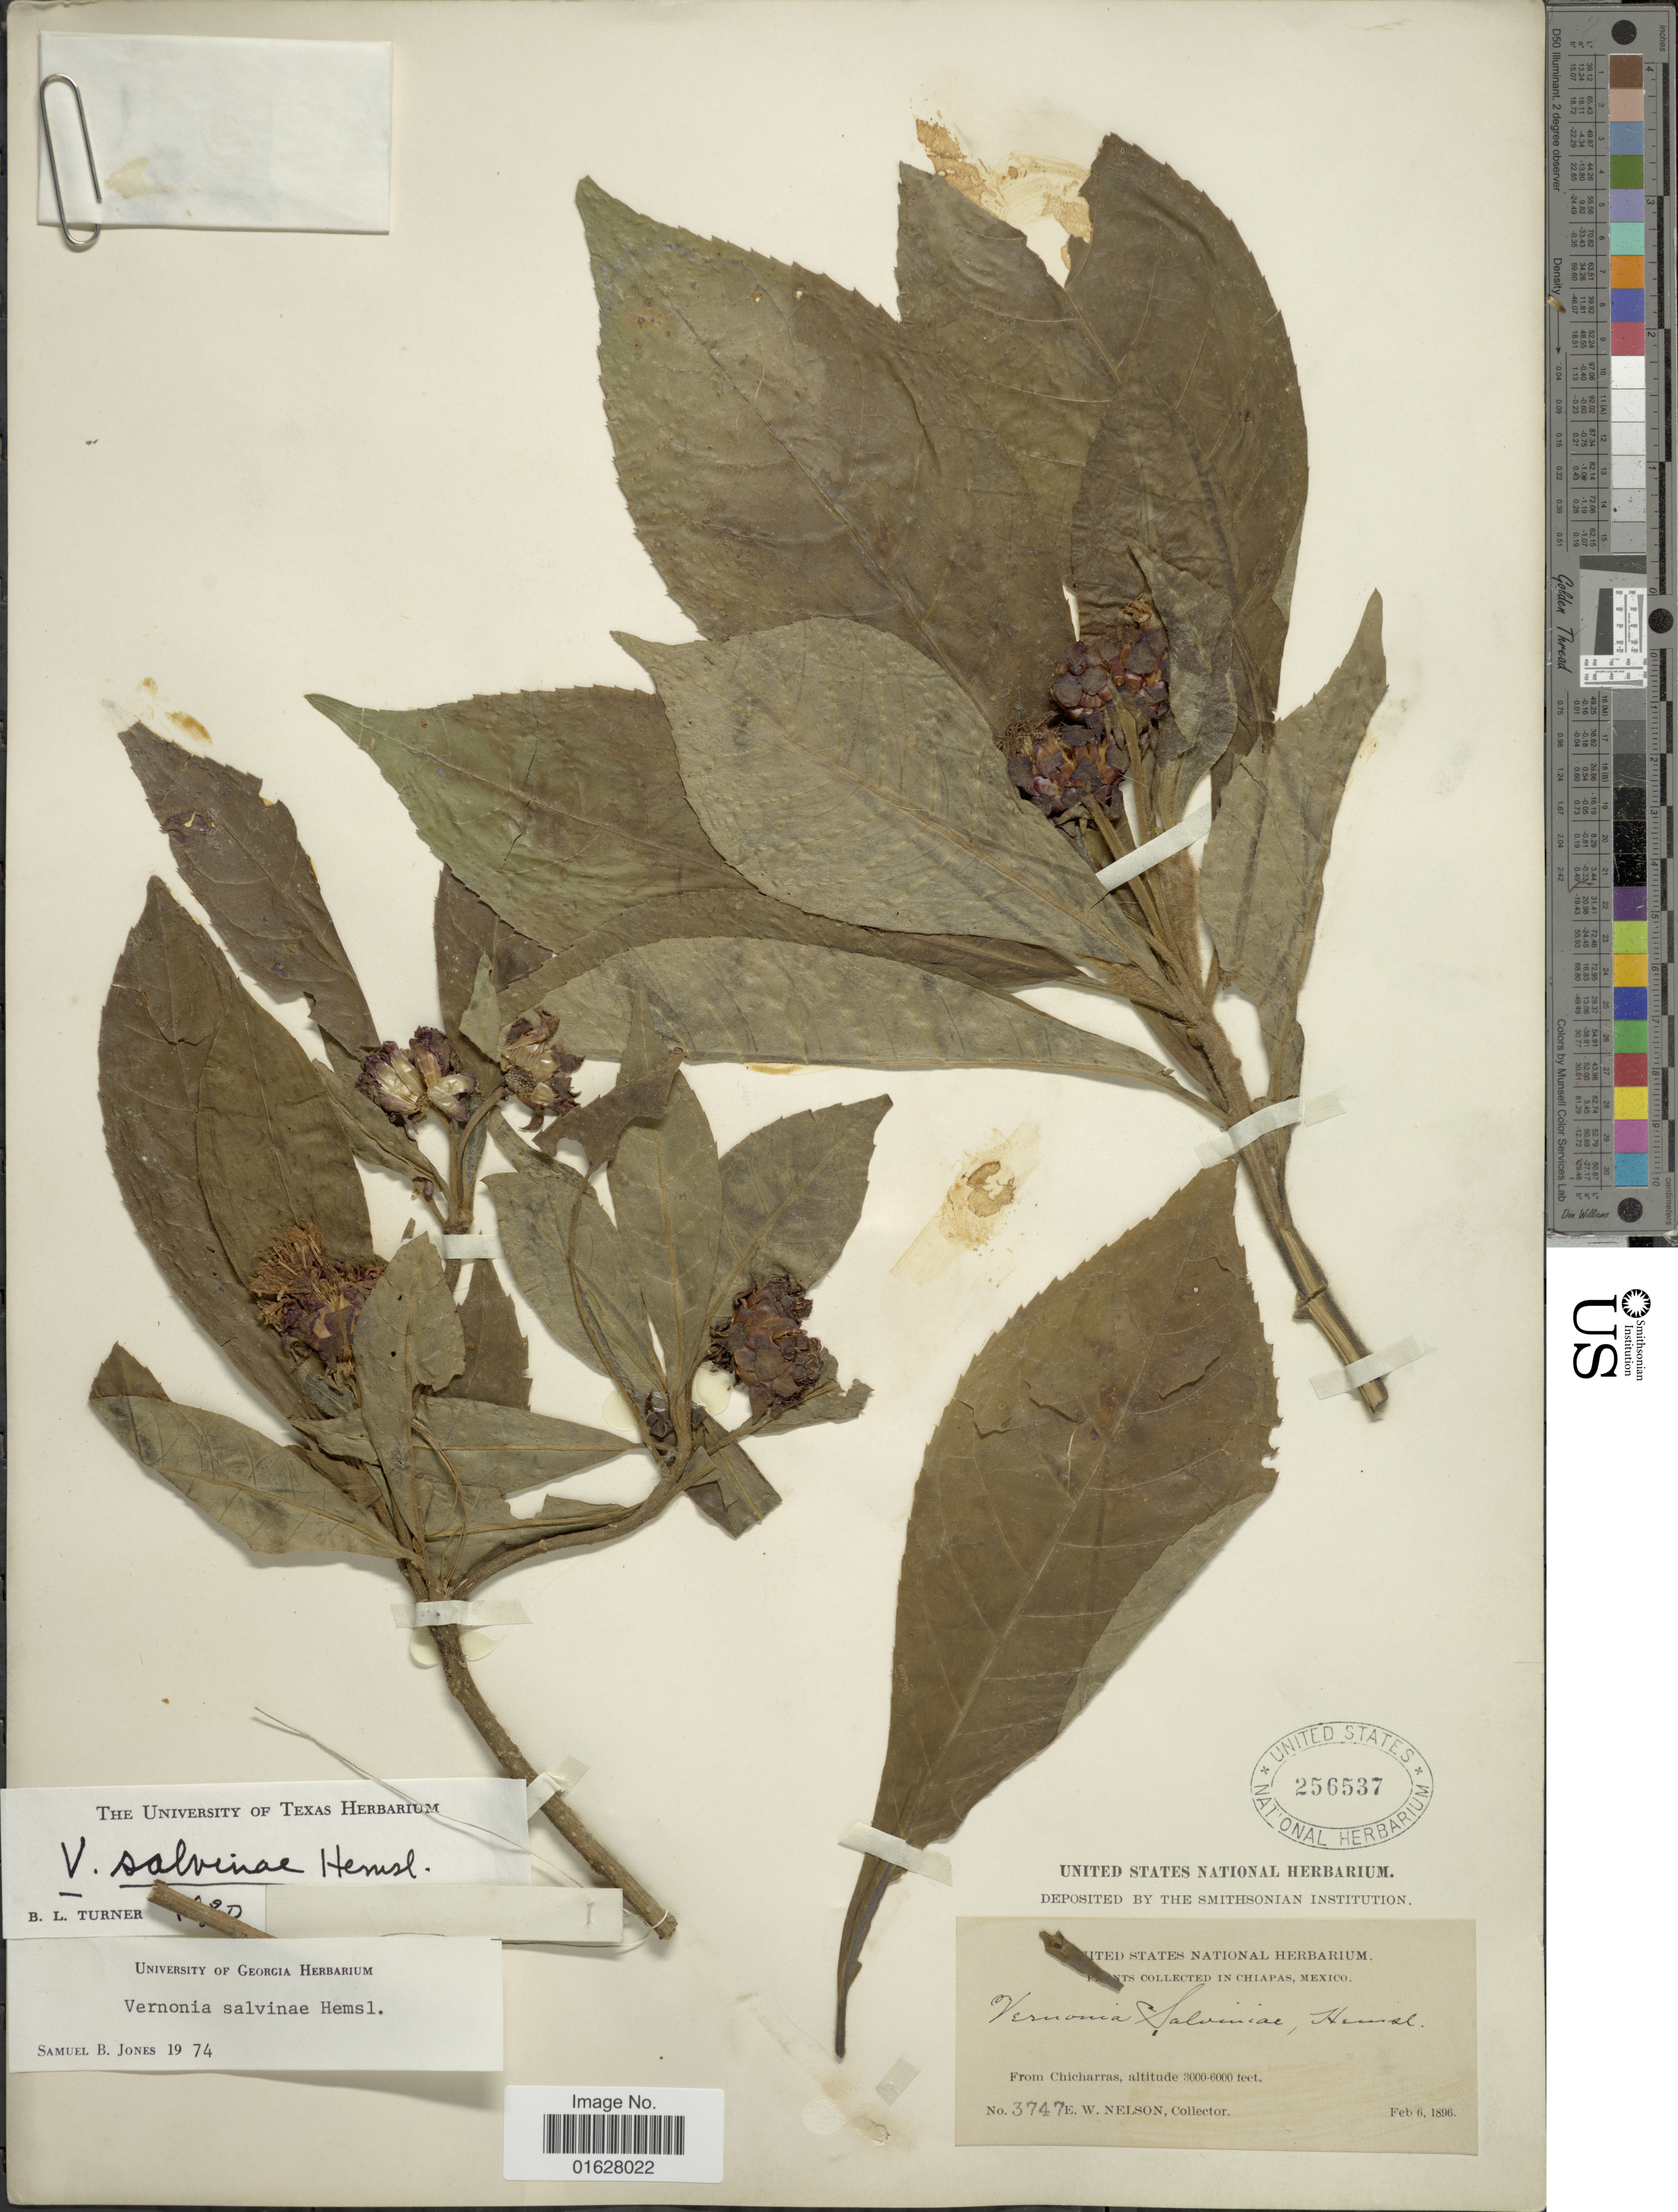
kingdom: Plantae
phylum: Tracheophyta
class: Magnoliopsida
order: Asterales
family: Asteraceae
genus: Lepidonia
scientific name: Lepidonia salvinae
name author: (Hemsl.) H. Rob. & Funk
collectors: E. W. Nelson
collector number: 3747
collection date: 1896-02-06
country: Mexico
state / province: Chiapas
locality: Chiapas, Mexico. From Chicharras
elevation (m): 914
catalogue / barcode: US 256537